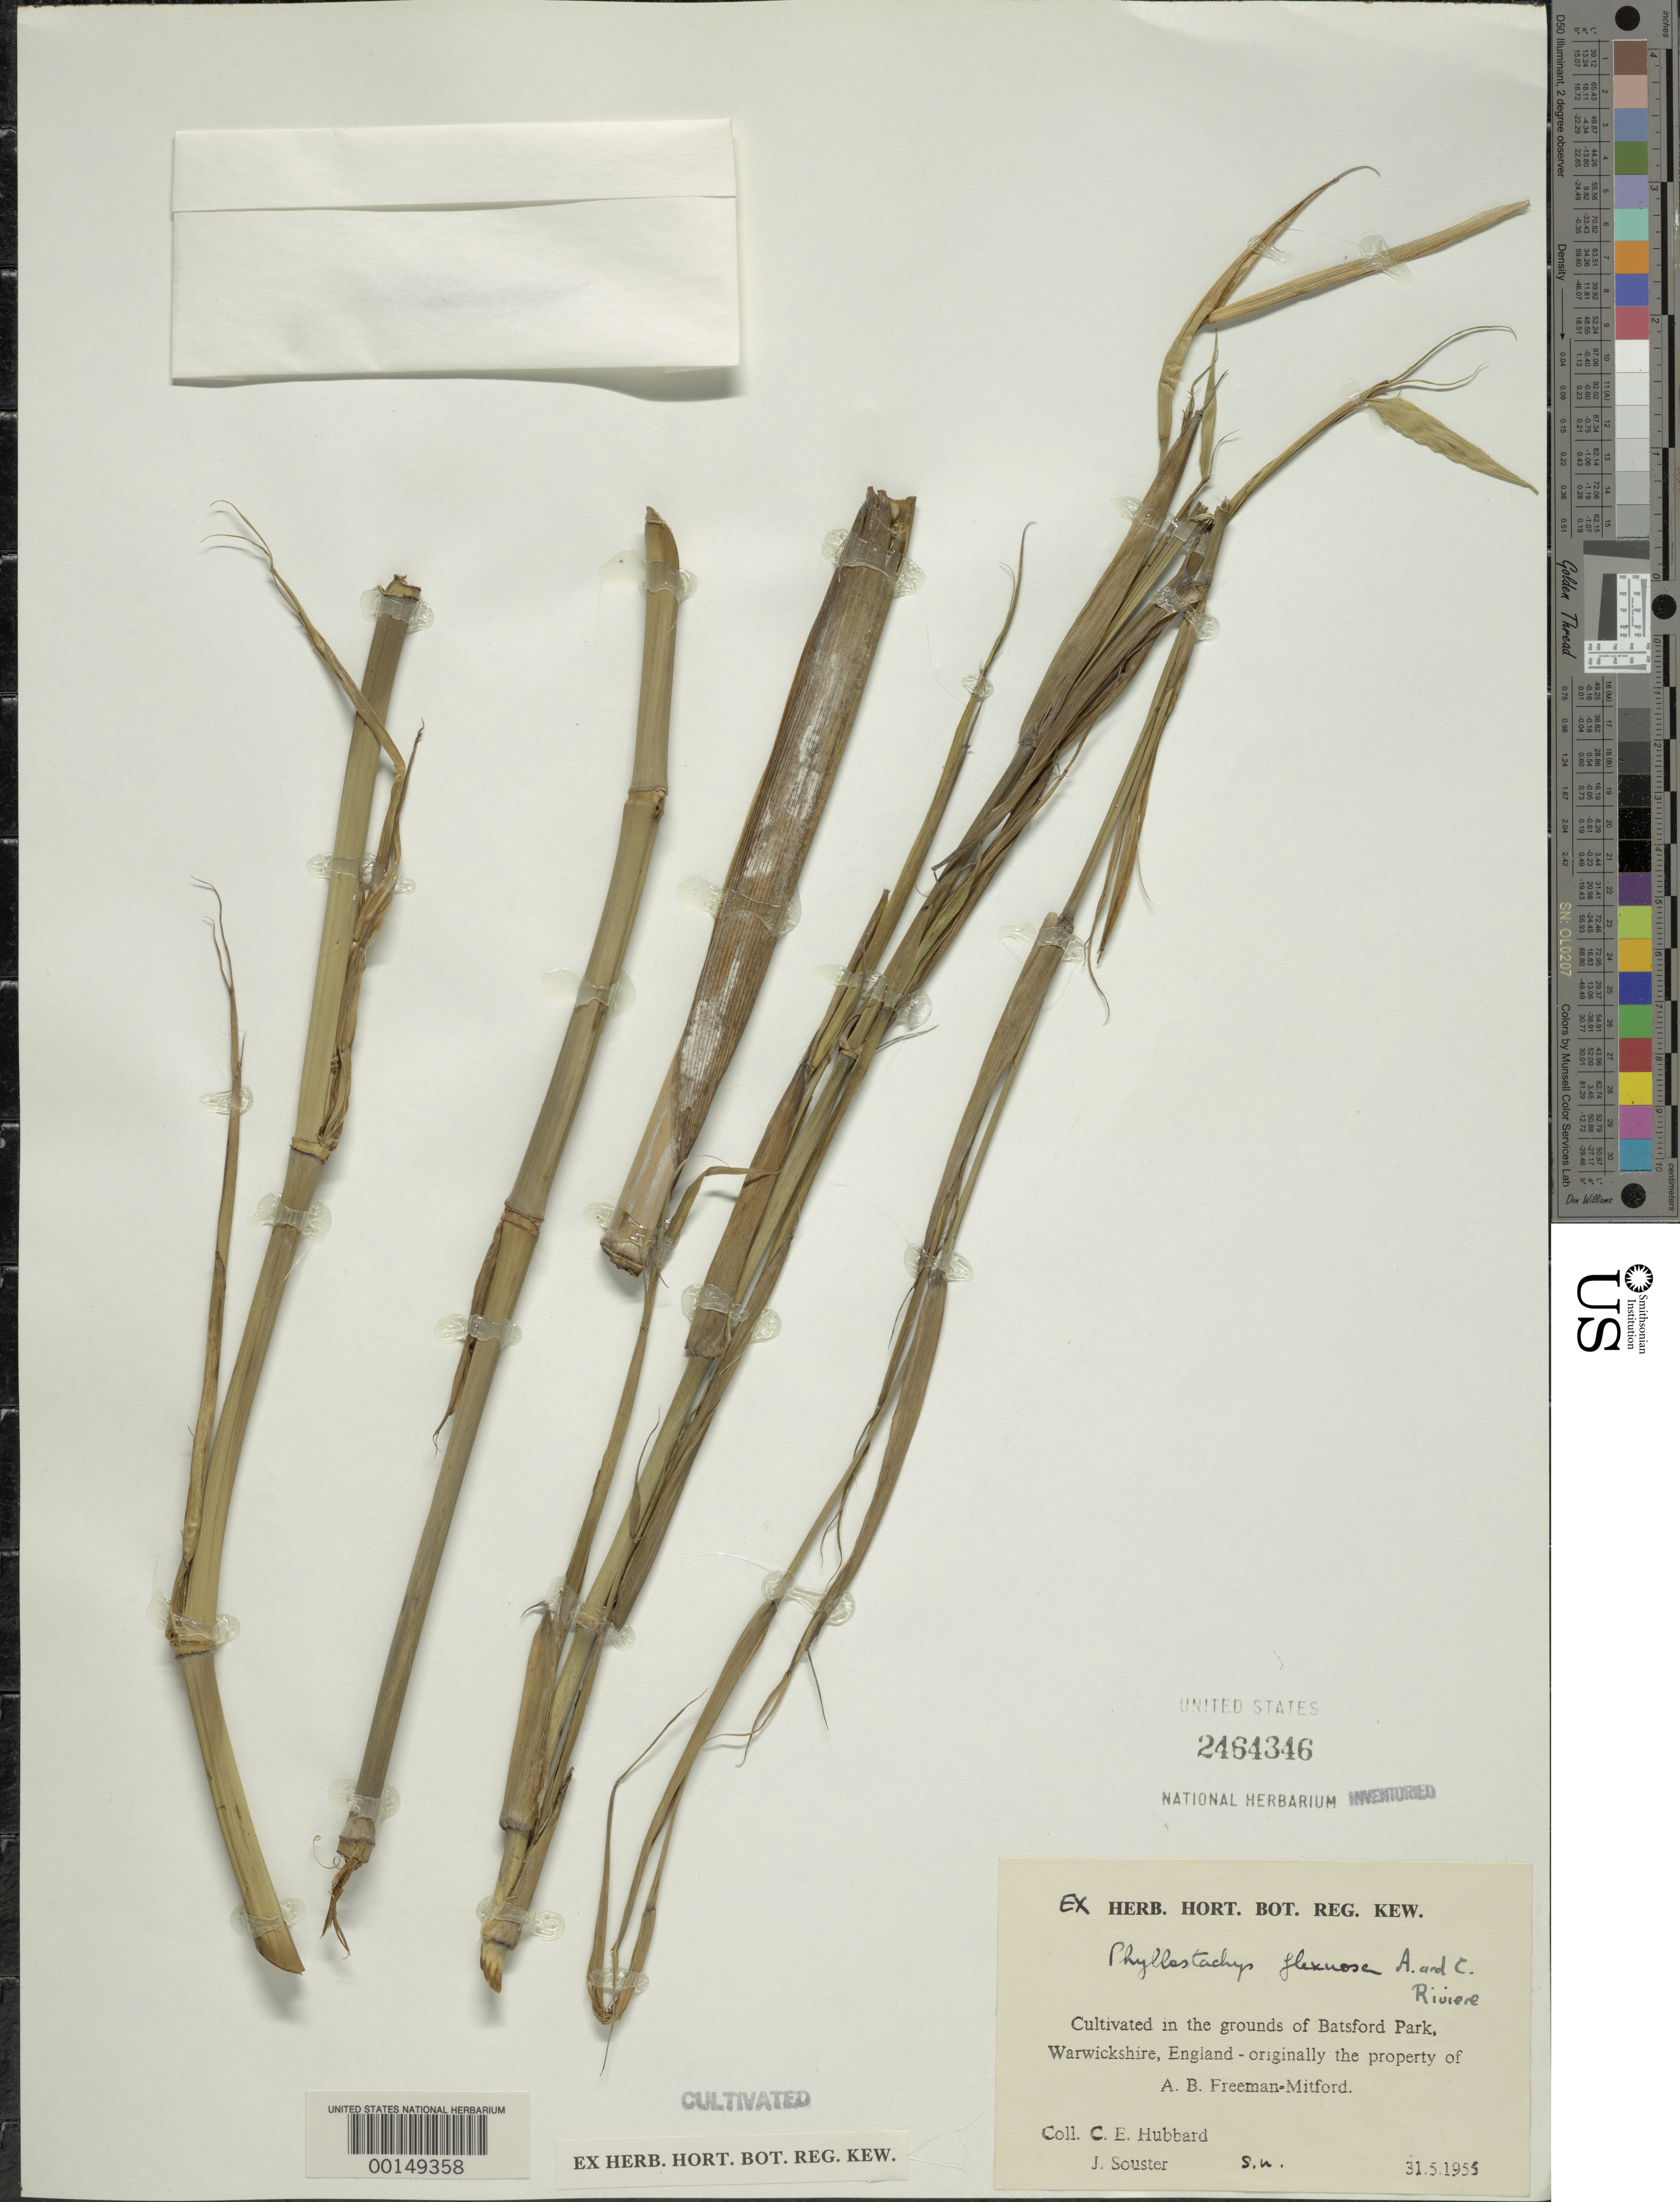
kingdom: Plantae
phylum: Tracheophyta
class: Liliopsida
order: Poales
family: Poaceae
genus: Phyllostachys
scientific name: Phyllostachys flexuosa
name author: Rivière & C. Rivière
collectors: C. E. Hubbard & J. Souster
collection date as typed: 31 May 1955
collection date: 1955-05-31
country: United Kingdom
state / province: England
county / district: Warwickshire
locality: Warwickshire, batsford park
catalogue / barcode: US 2464346